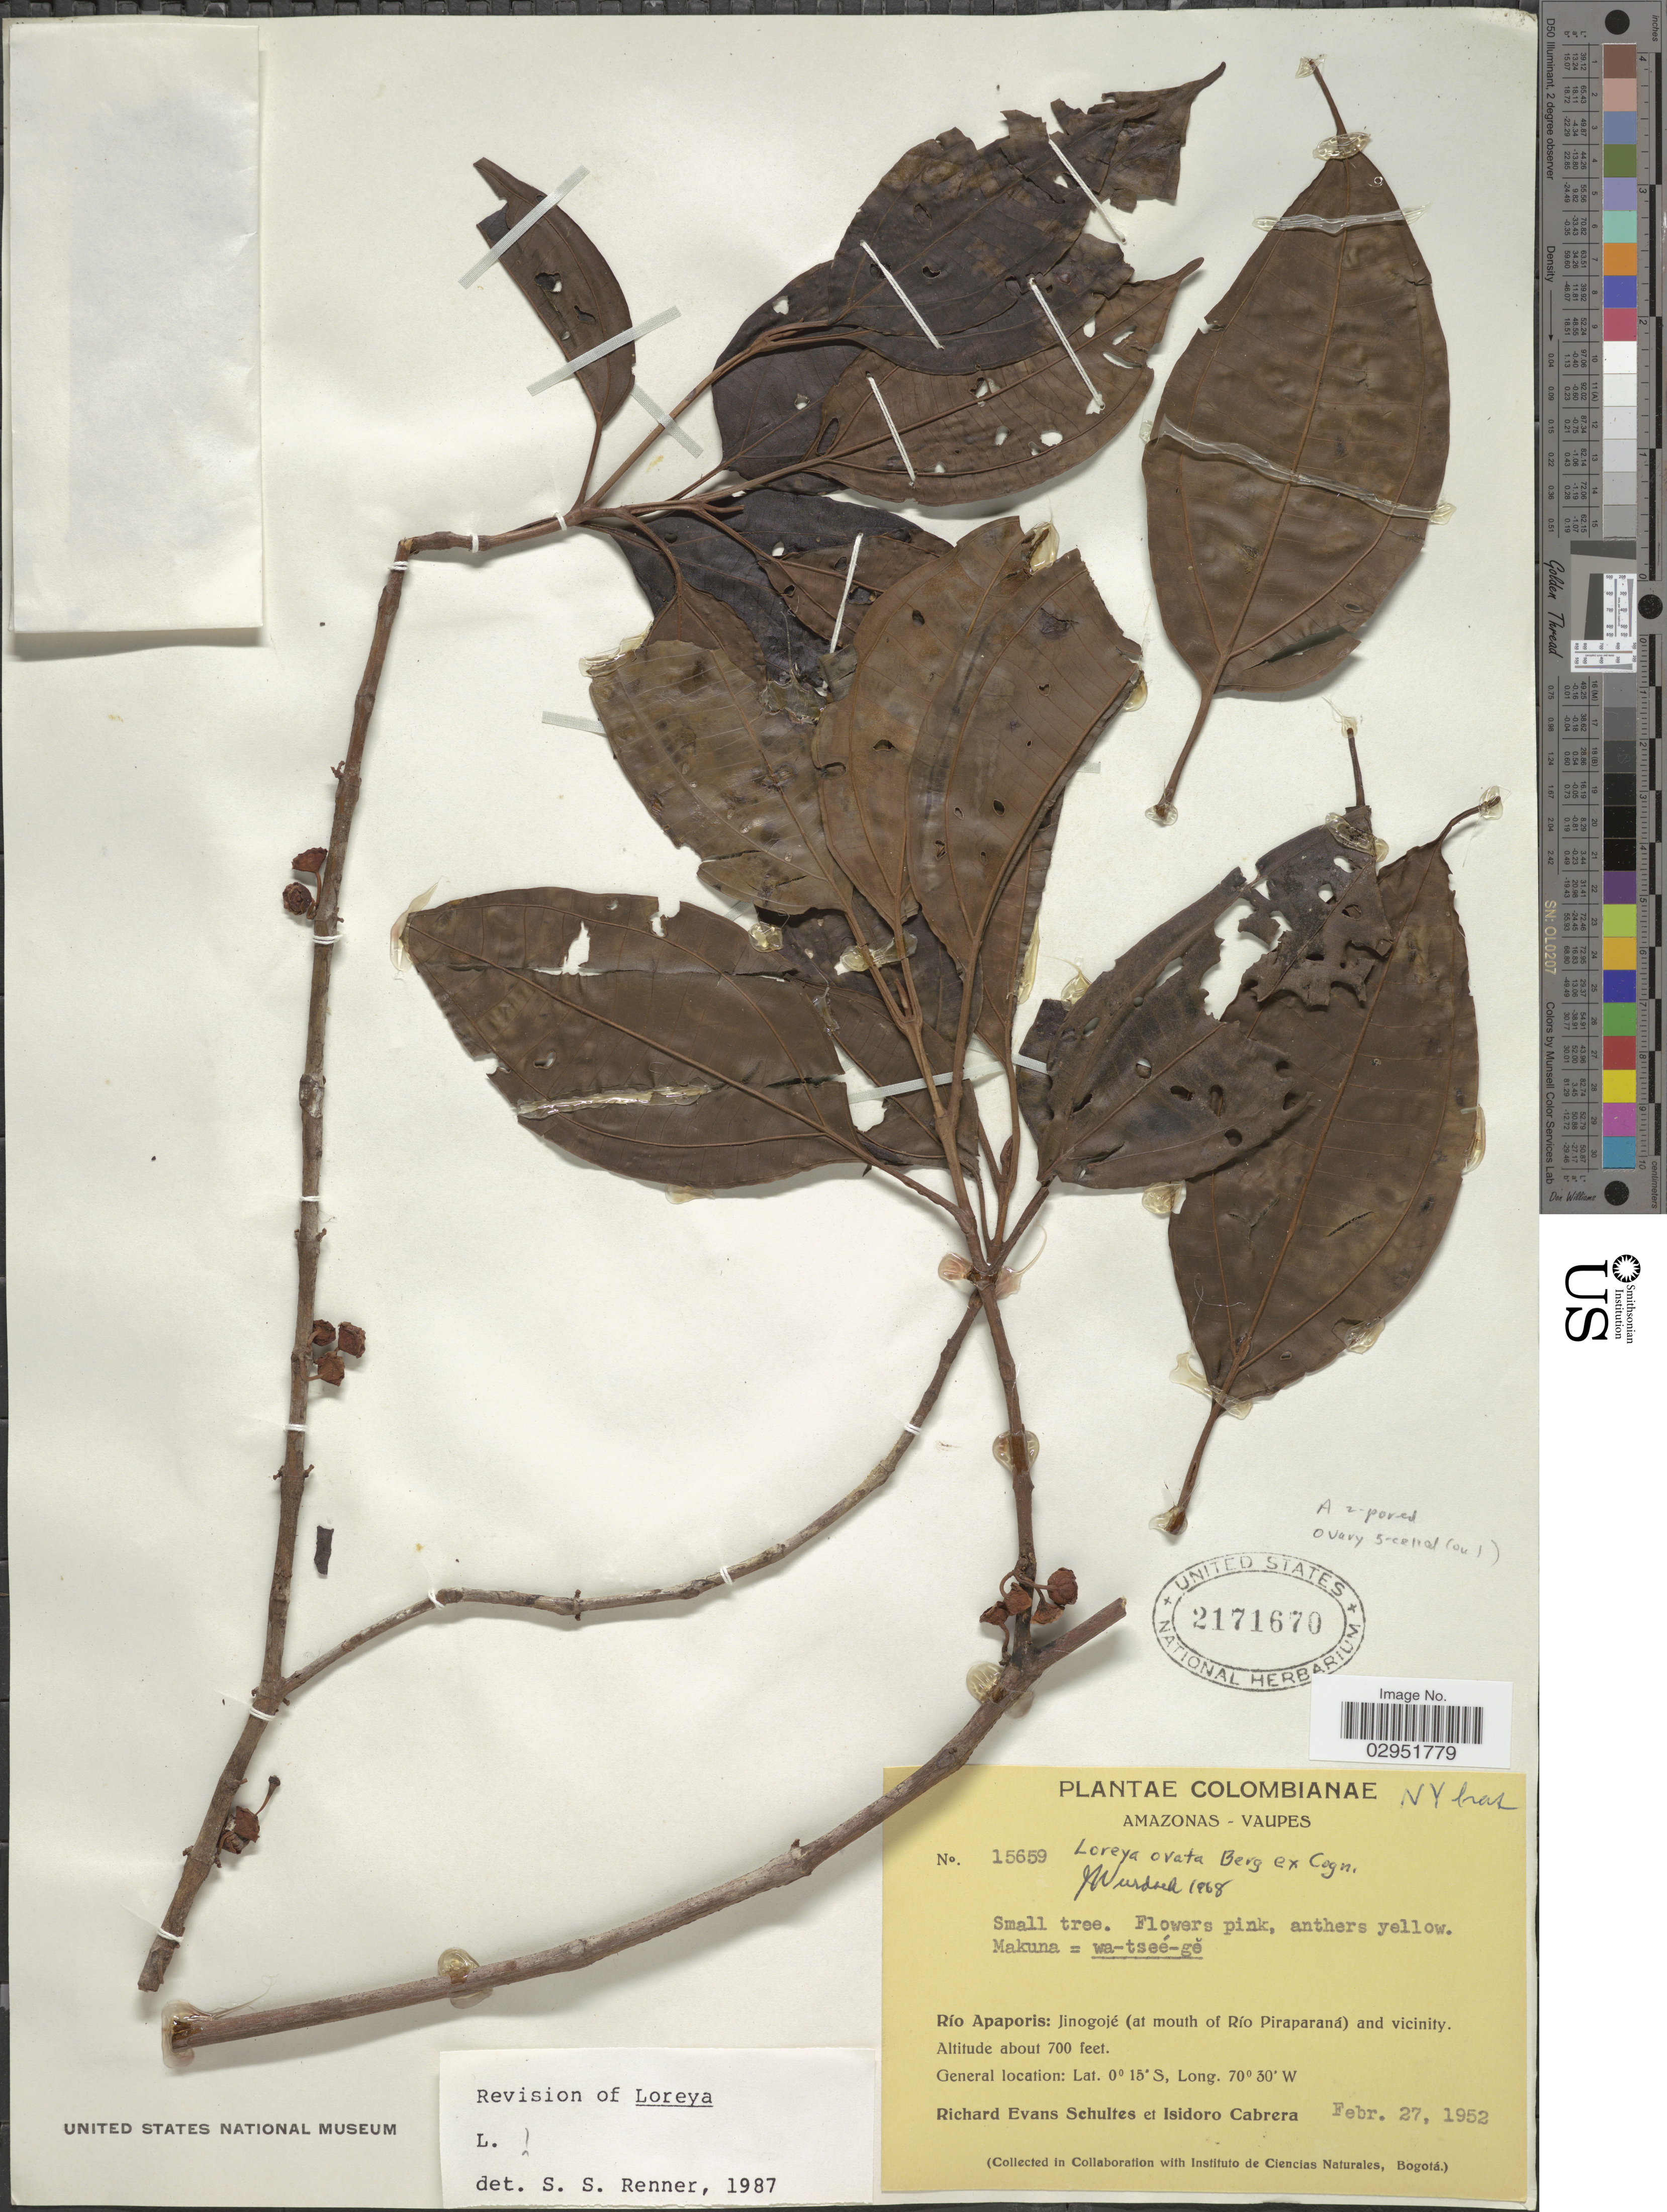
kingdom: Plantae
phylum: Tracheophyta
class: Magnoliopsida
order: Myrtales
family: Melastomataceae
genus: Bellucia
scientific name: Bellucia ovata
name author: (O. Berg ex Triana) Penneys et al.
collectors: R. E. Schultes & I. Cabrera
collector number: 15659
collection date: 1952-02-27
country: Colombia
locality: Amazonas - Vaupes. Río Apaporis: Jinogojé (at mouth of Río Piraparaná) and vicinity.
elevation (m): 213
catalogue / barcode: US 2171670